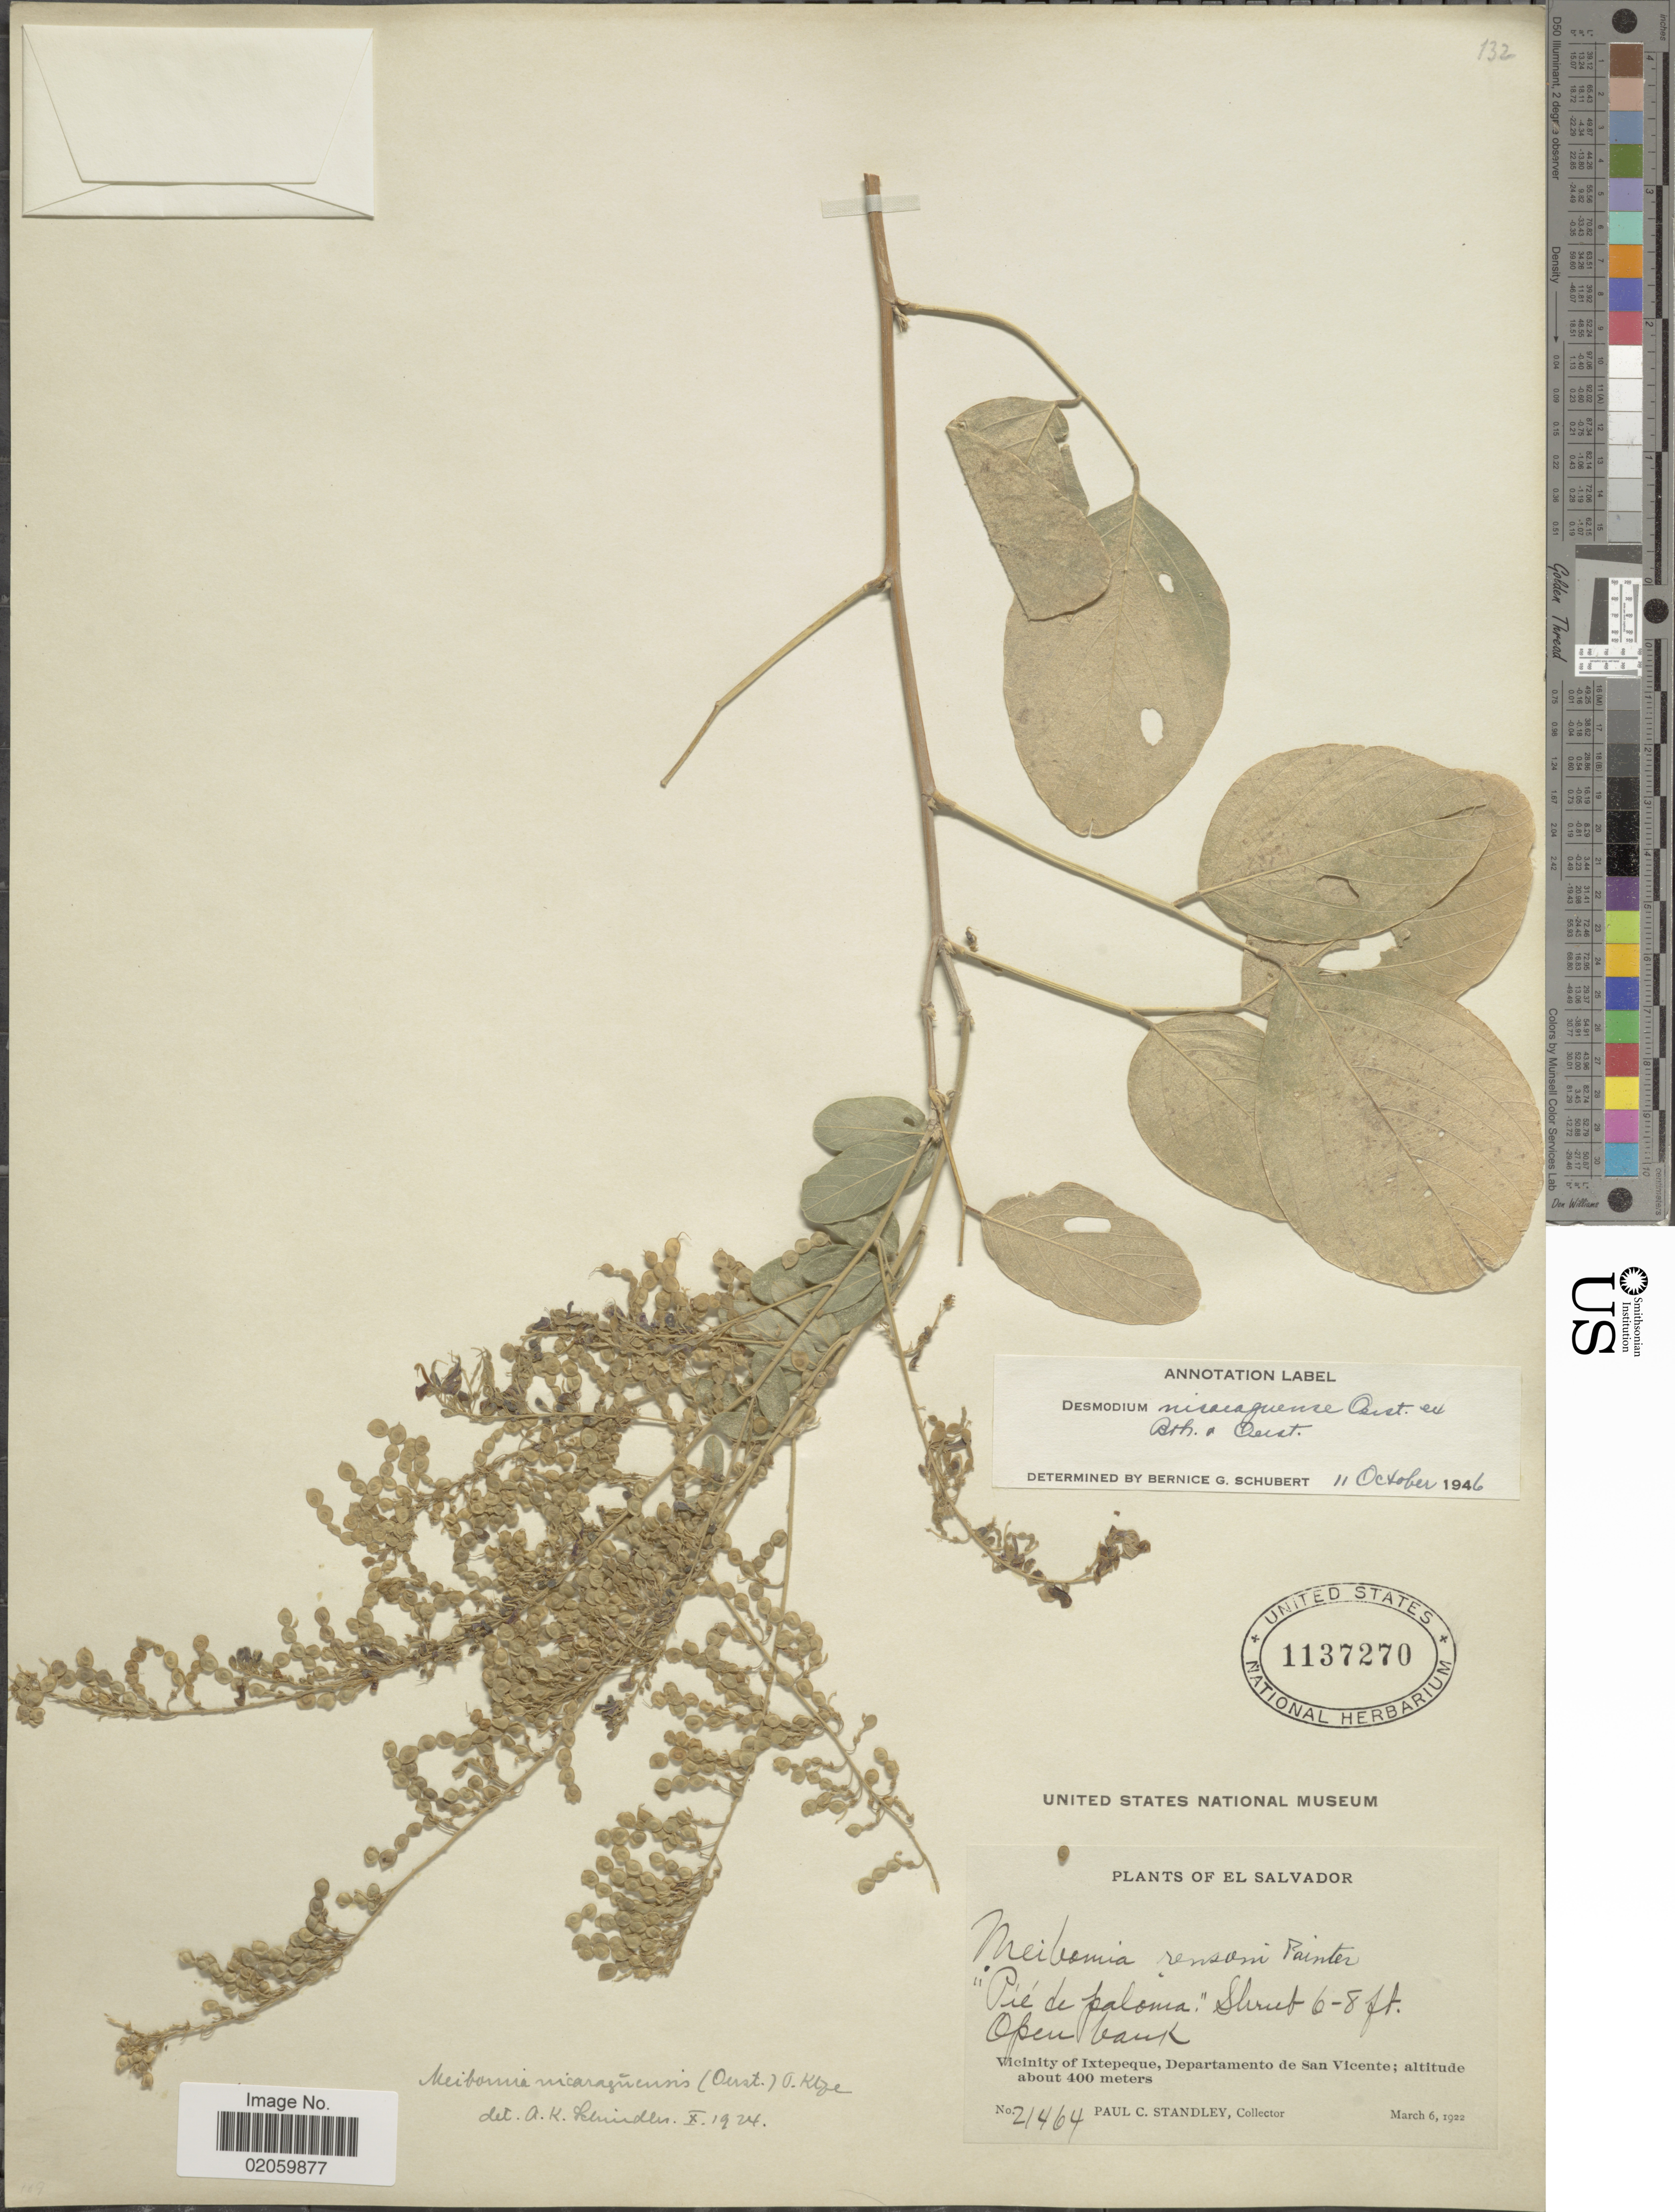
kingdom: Plantae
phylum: Tracheophyta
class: Magnoliopsida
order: Fabales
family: Fabaceae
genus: Desmodium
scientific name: Desmodium nicaraguense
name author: Oerst.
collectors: P. C. Standley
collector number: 21464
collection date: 1922-03-06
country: El Salvador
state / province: San Vincente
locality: Vicinity of Ixtepeque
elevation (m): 400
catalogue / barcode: US 1137270